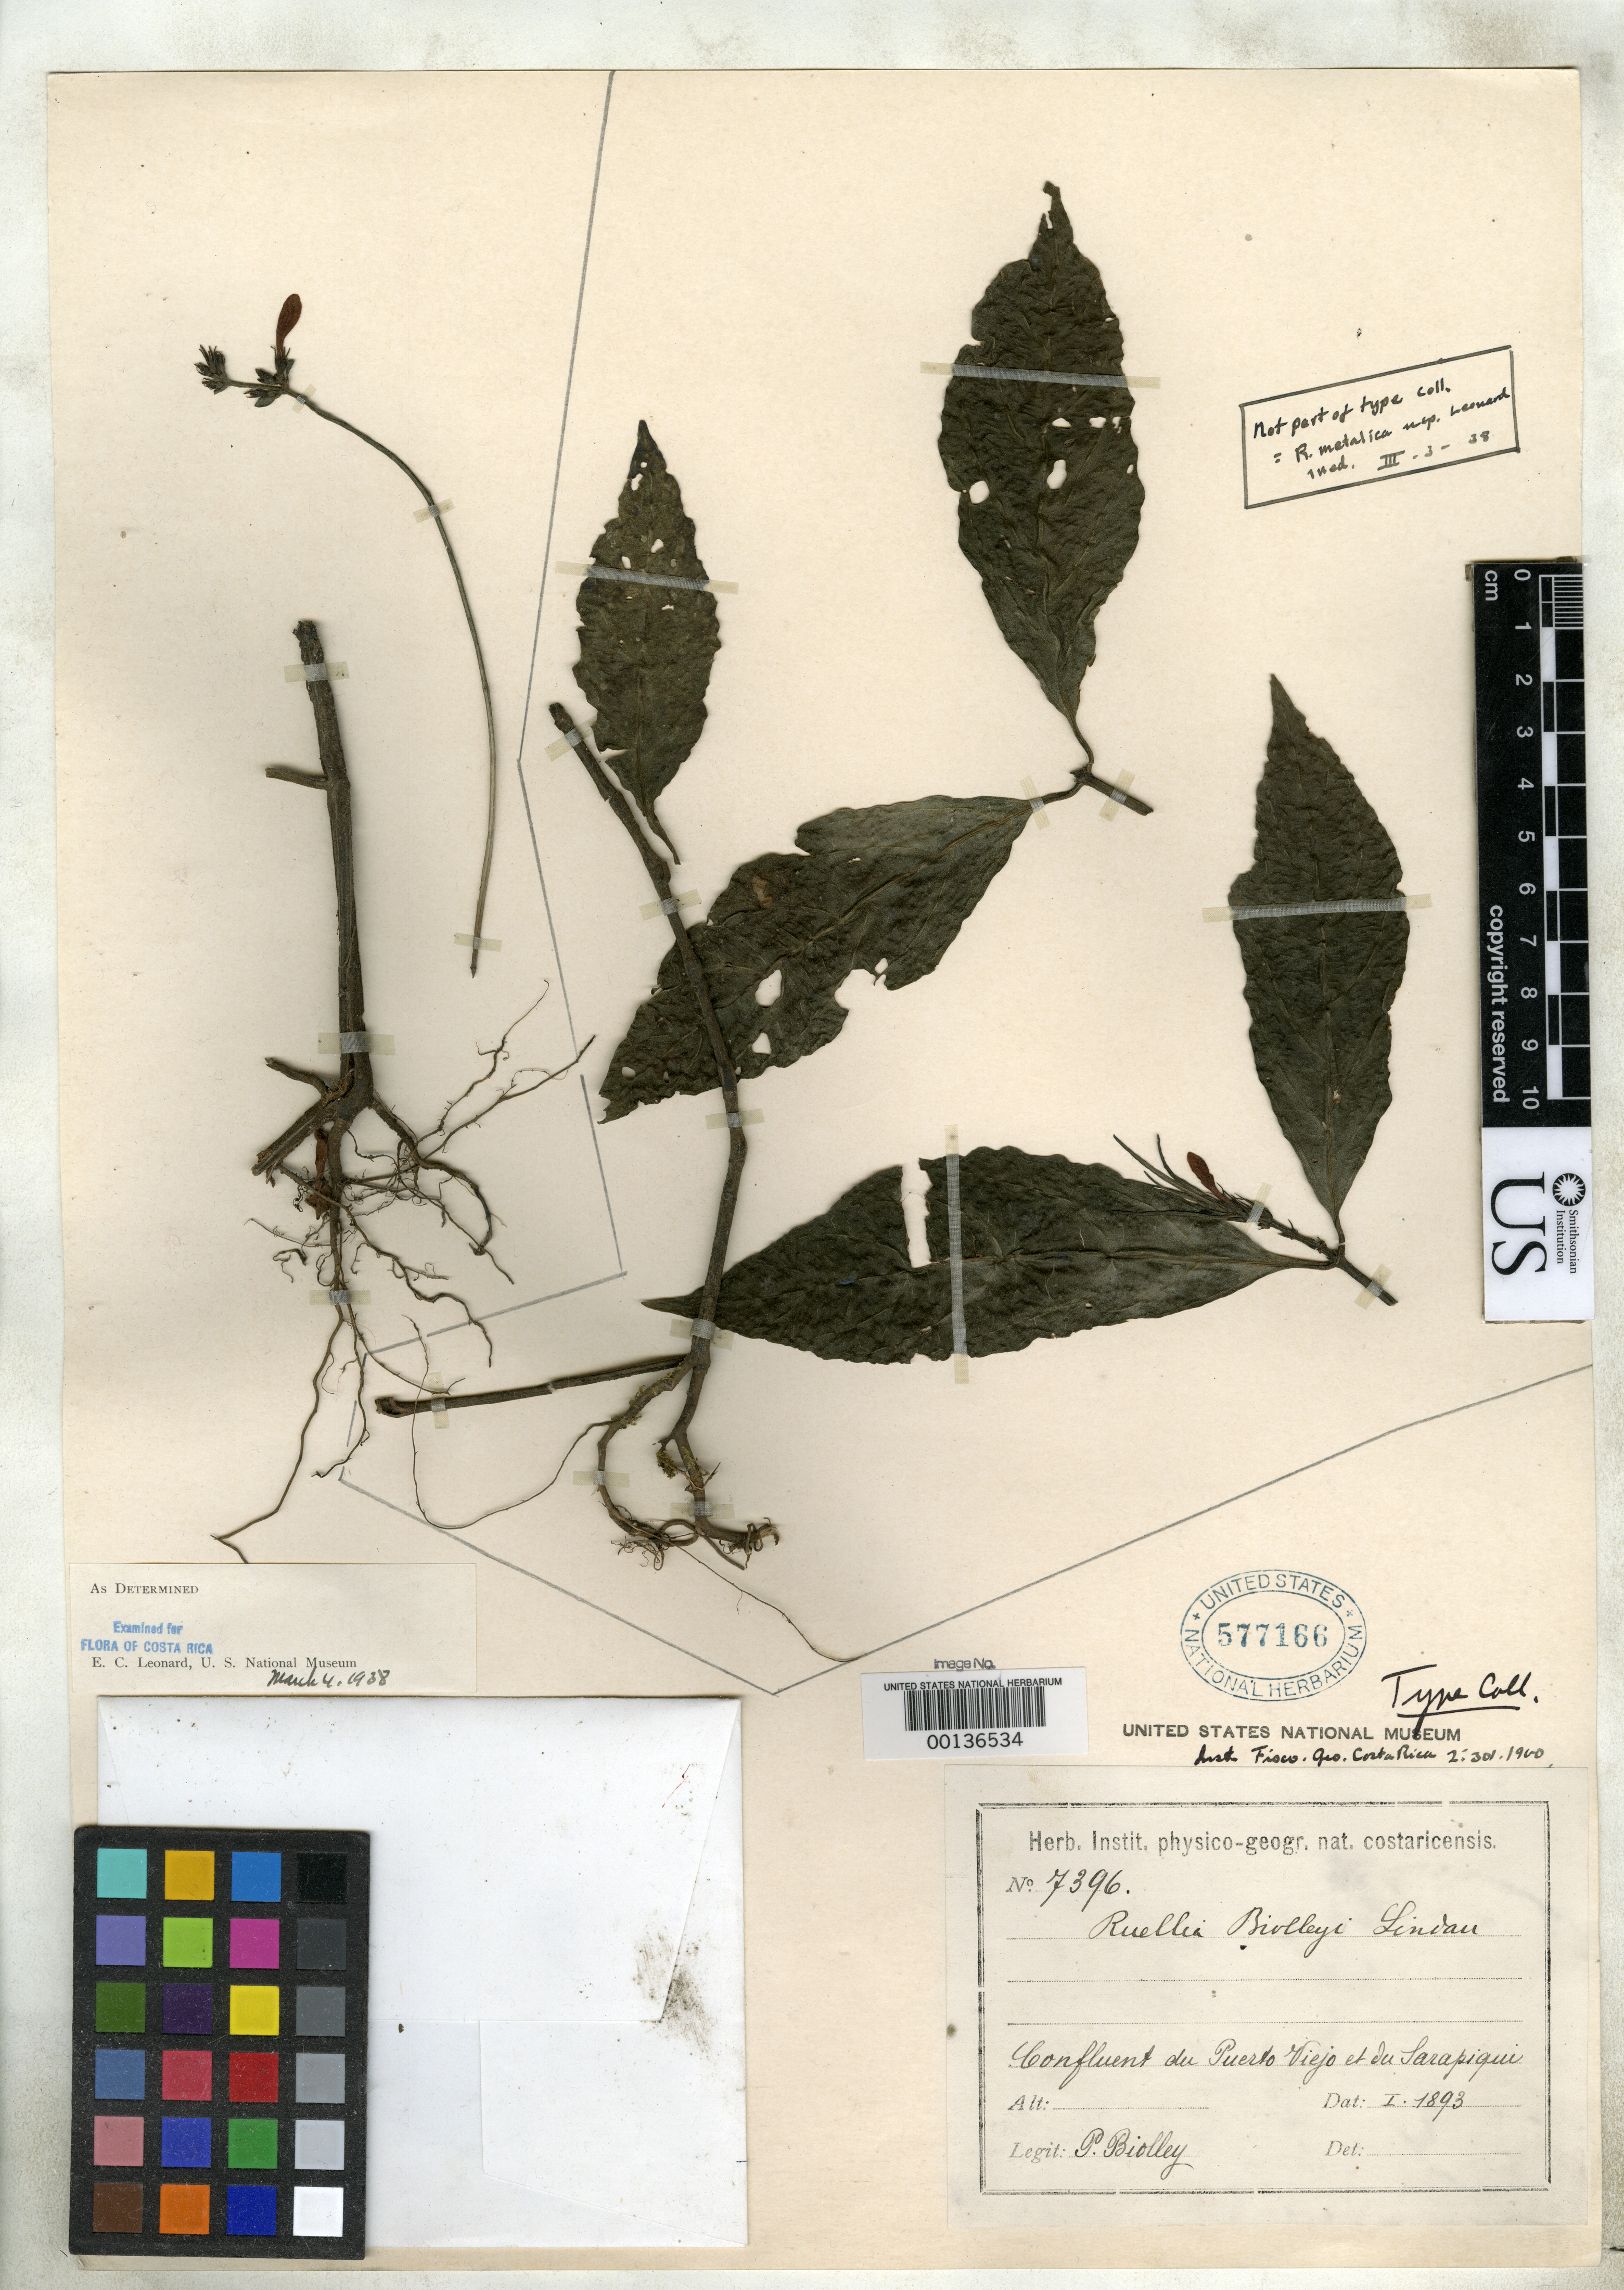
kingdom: Plantae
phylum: Tracheophyta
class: Magnoliopsida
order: Lamiales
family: Acanthaceae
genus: Ruellia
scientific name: Ruellia biolleyi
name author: Lindau in Pittier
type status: Isosyntype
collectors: P. Biolley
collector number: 7396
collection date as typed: Jan 1893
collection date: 1893-01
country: Costa Rica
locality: Confluence of Puerto Viejo and Sarapiqui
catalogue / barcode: US 577166